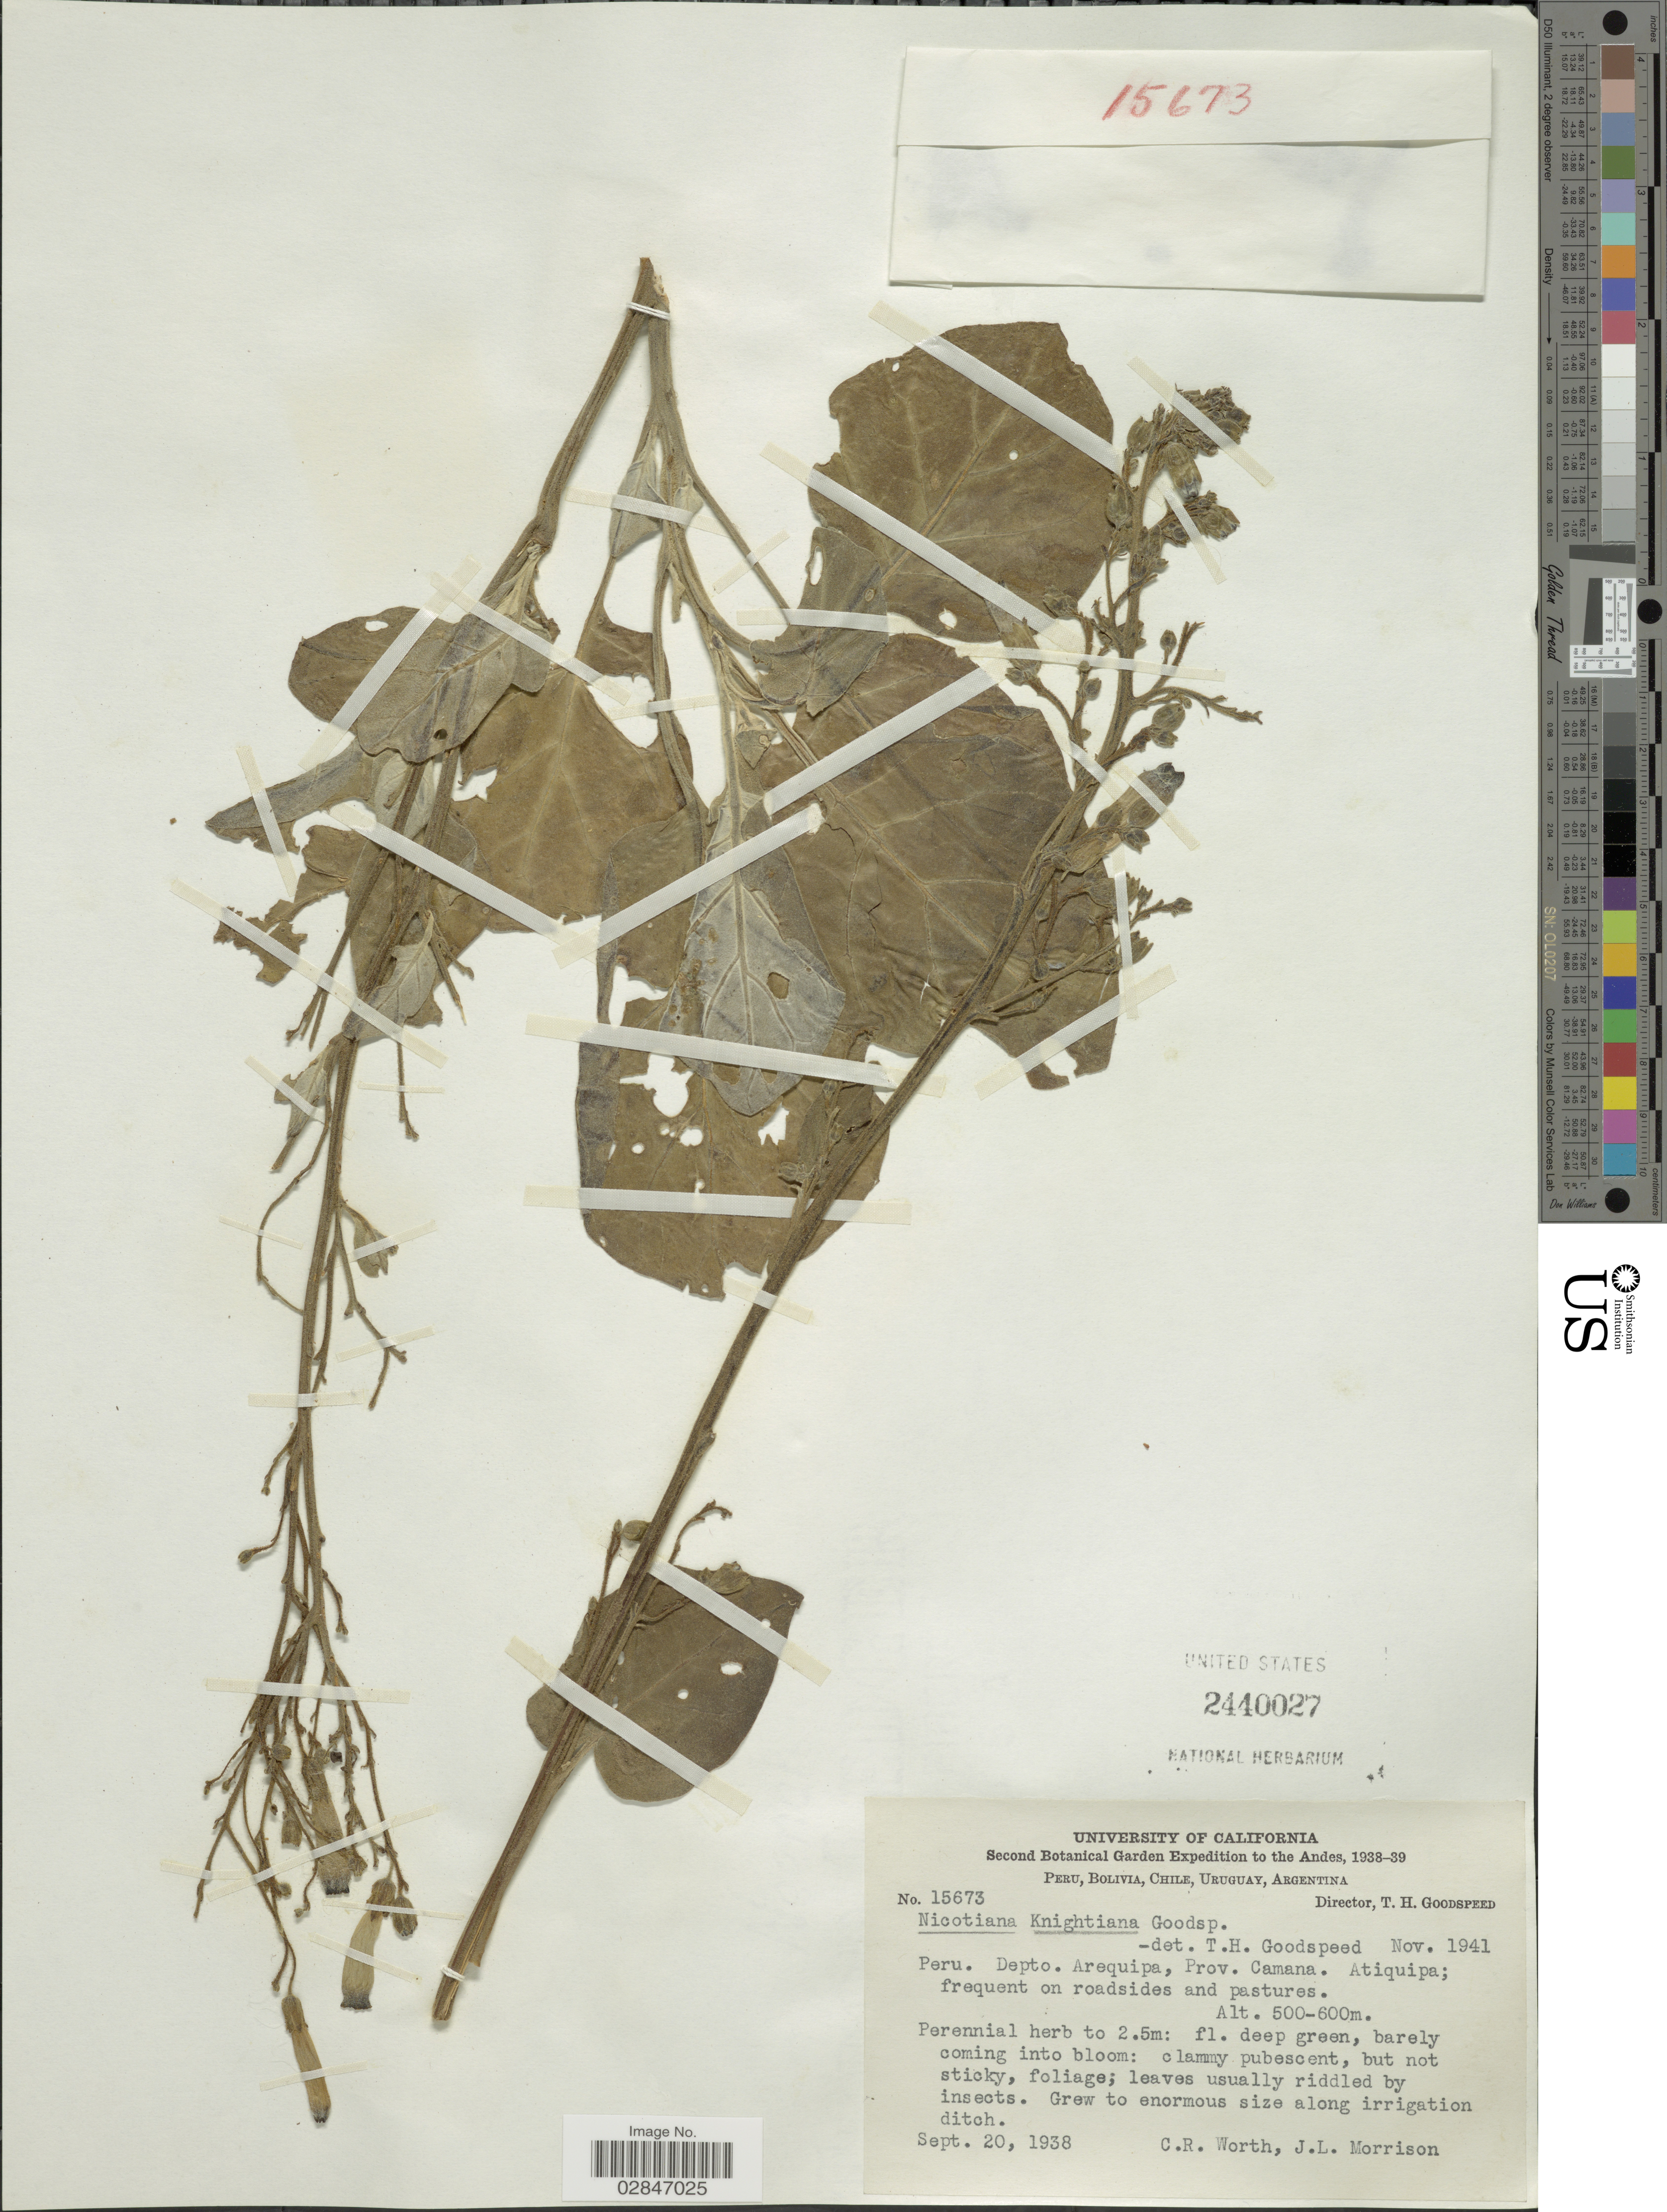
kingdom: Plantae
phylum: Tracheophyta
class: Magnoliopsida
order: Solanales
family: Solanaceae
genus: Nicotiana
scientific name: Nicotiana knightiana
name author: Goodsp.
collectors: C. R. Worth & J. Morrison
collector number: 15673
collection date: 1938-09-20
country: Peru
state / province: Arequipa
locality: The Andes, Depto. Arequipa, Prov. Camana, Atiquipa.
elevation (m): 500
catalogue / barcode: US 2440027